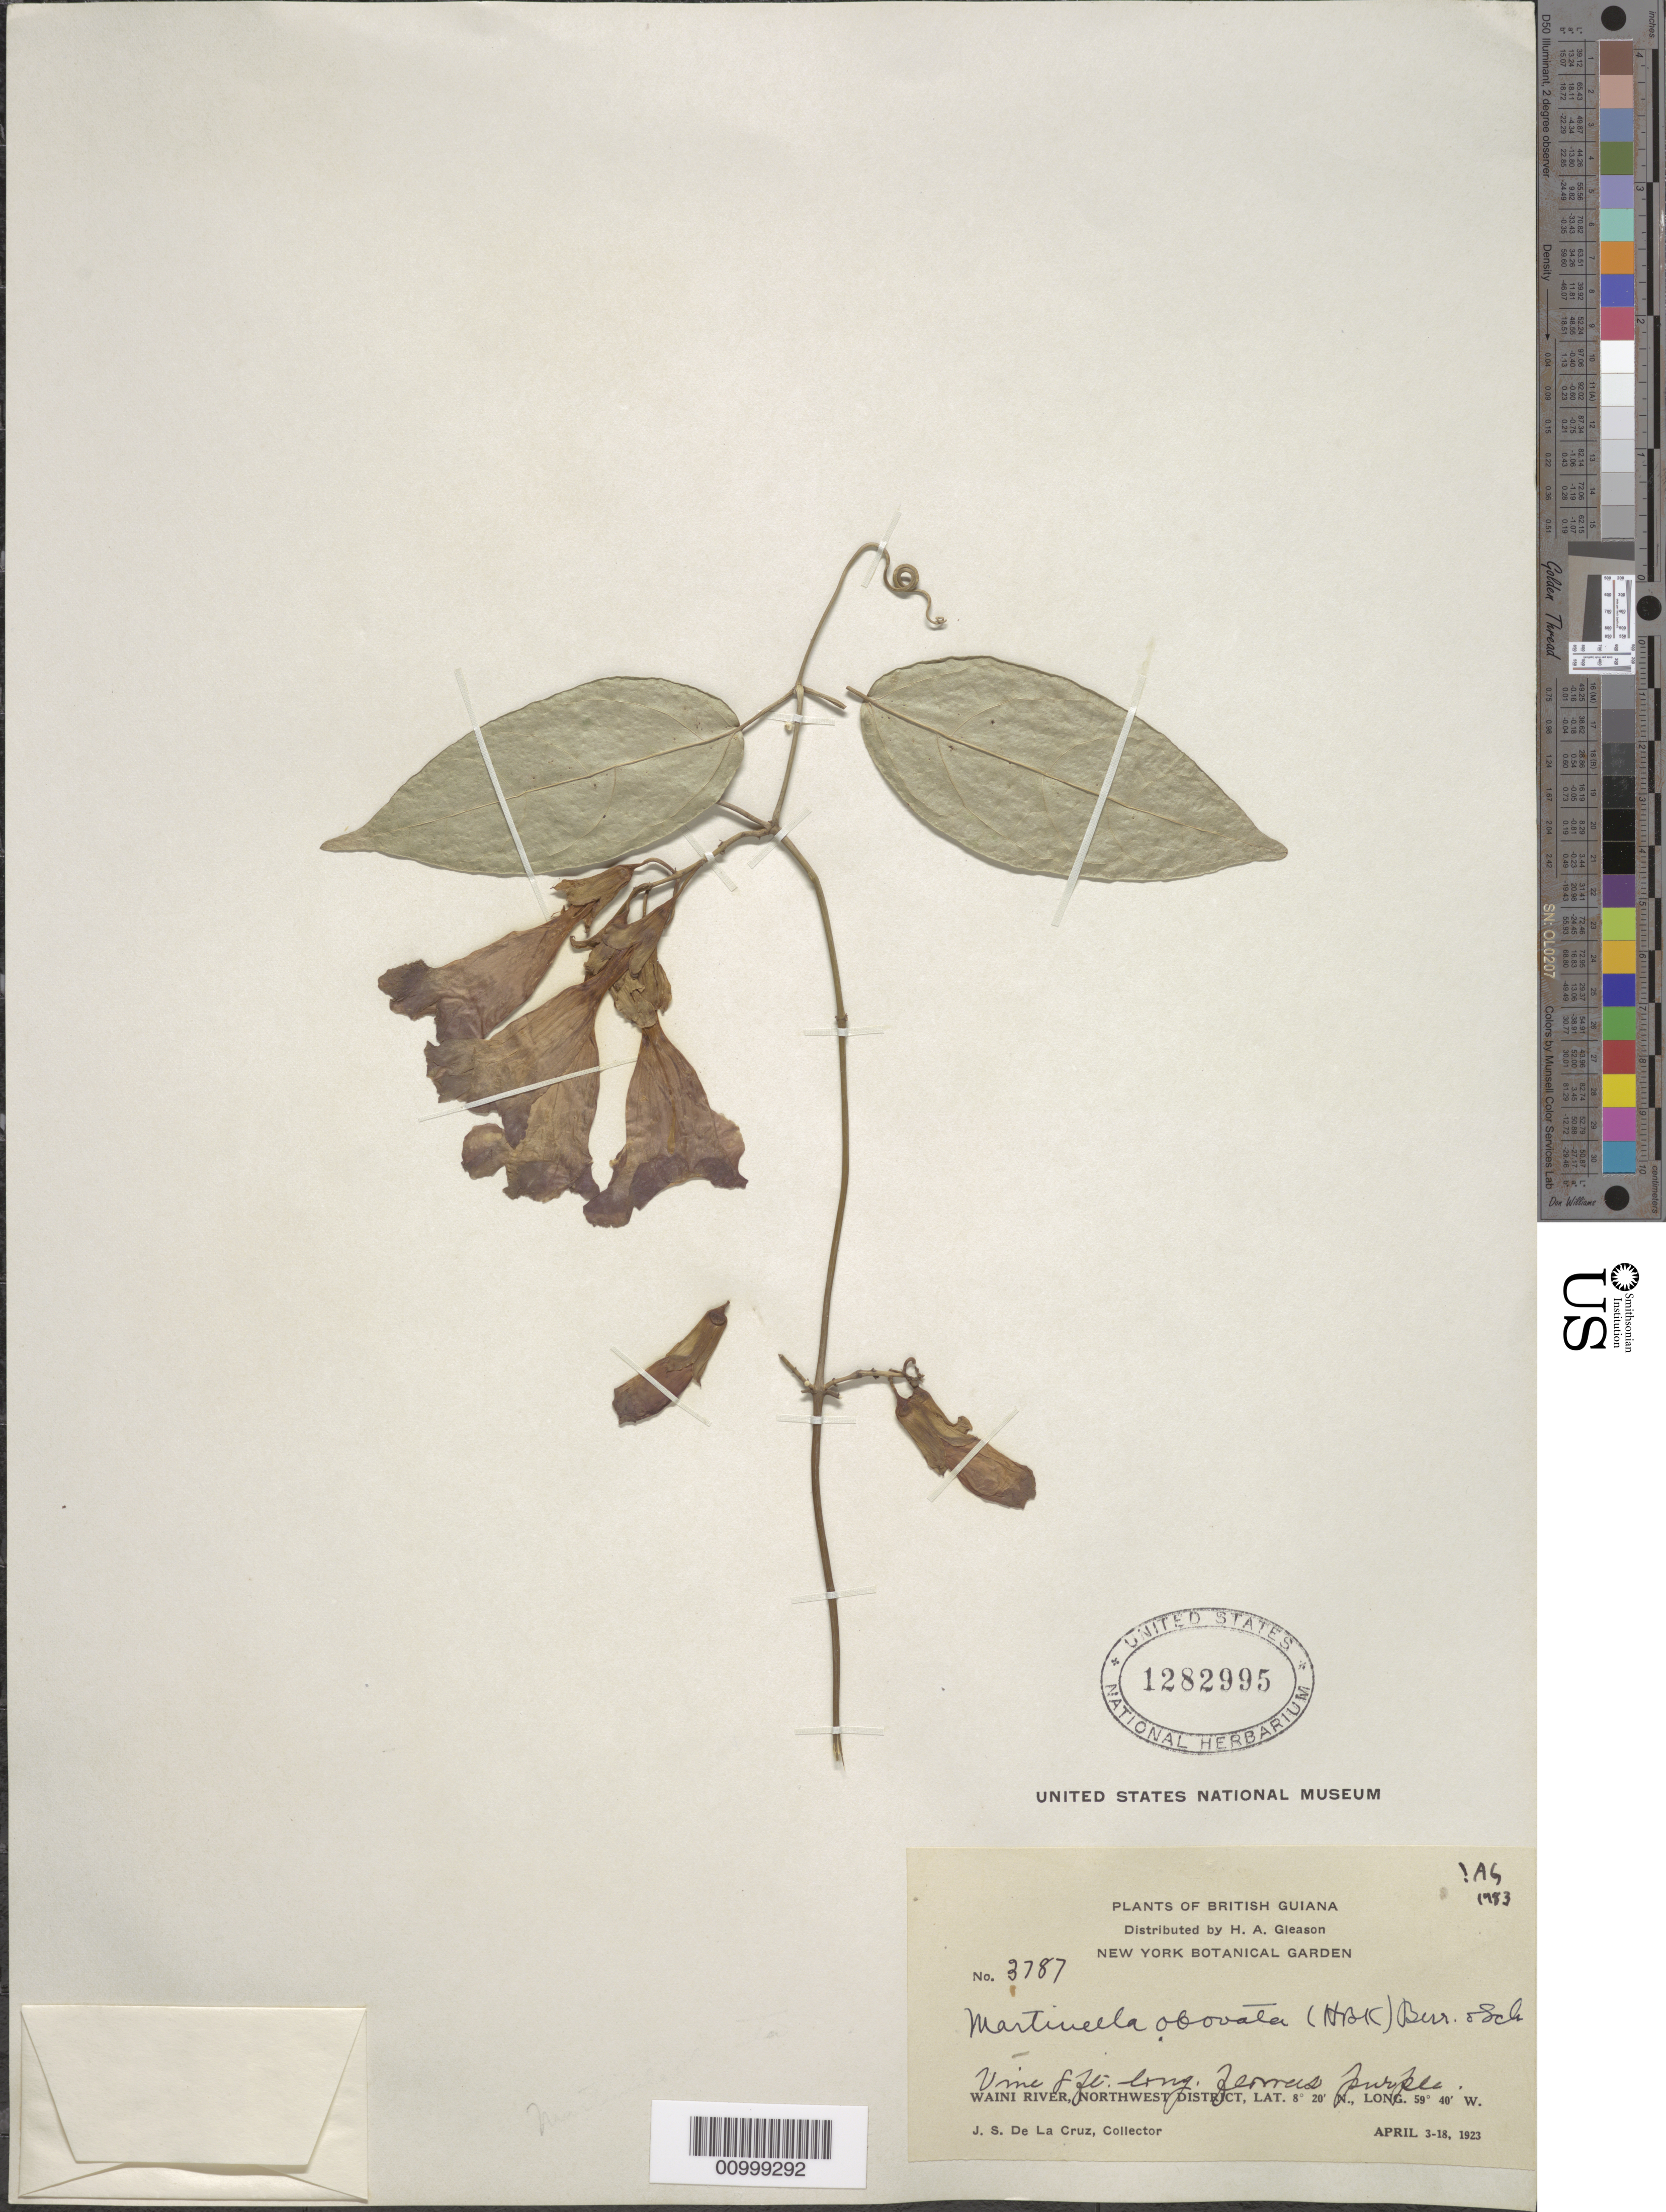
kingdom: Plantae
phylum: Tracheophyta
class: Magnoliopsida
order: Lamiales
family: Bignoniaceae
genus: Martinella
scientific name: Martinella obovata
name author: (Kunth) Bureau & K. Schum.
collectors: J. S. de la Cruz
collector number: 3787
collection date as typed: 3-Apr-23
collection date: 1923-04-03/1923-04-18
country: Guyana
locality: Waini River, NW District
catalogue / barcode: US 1282995